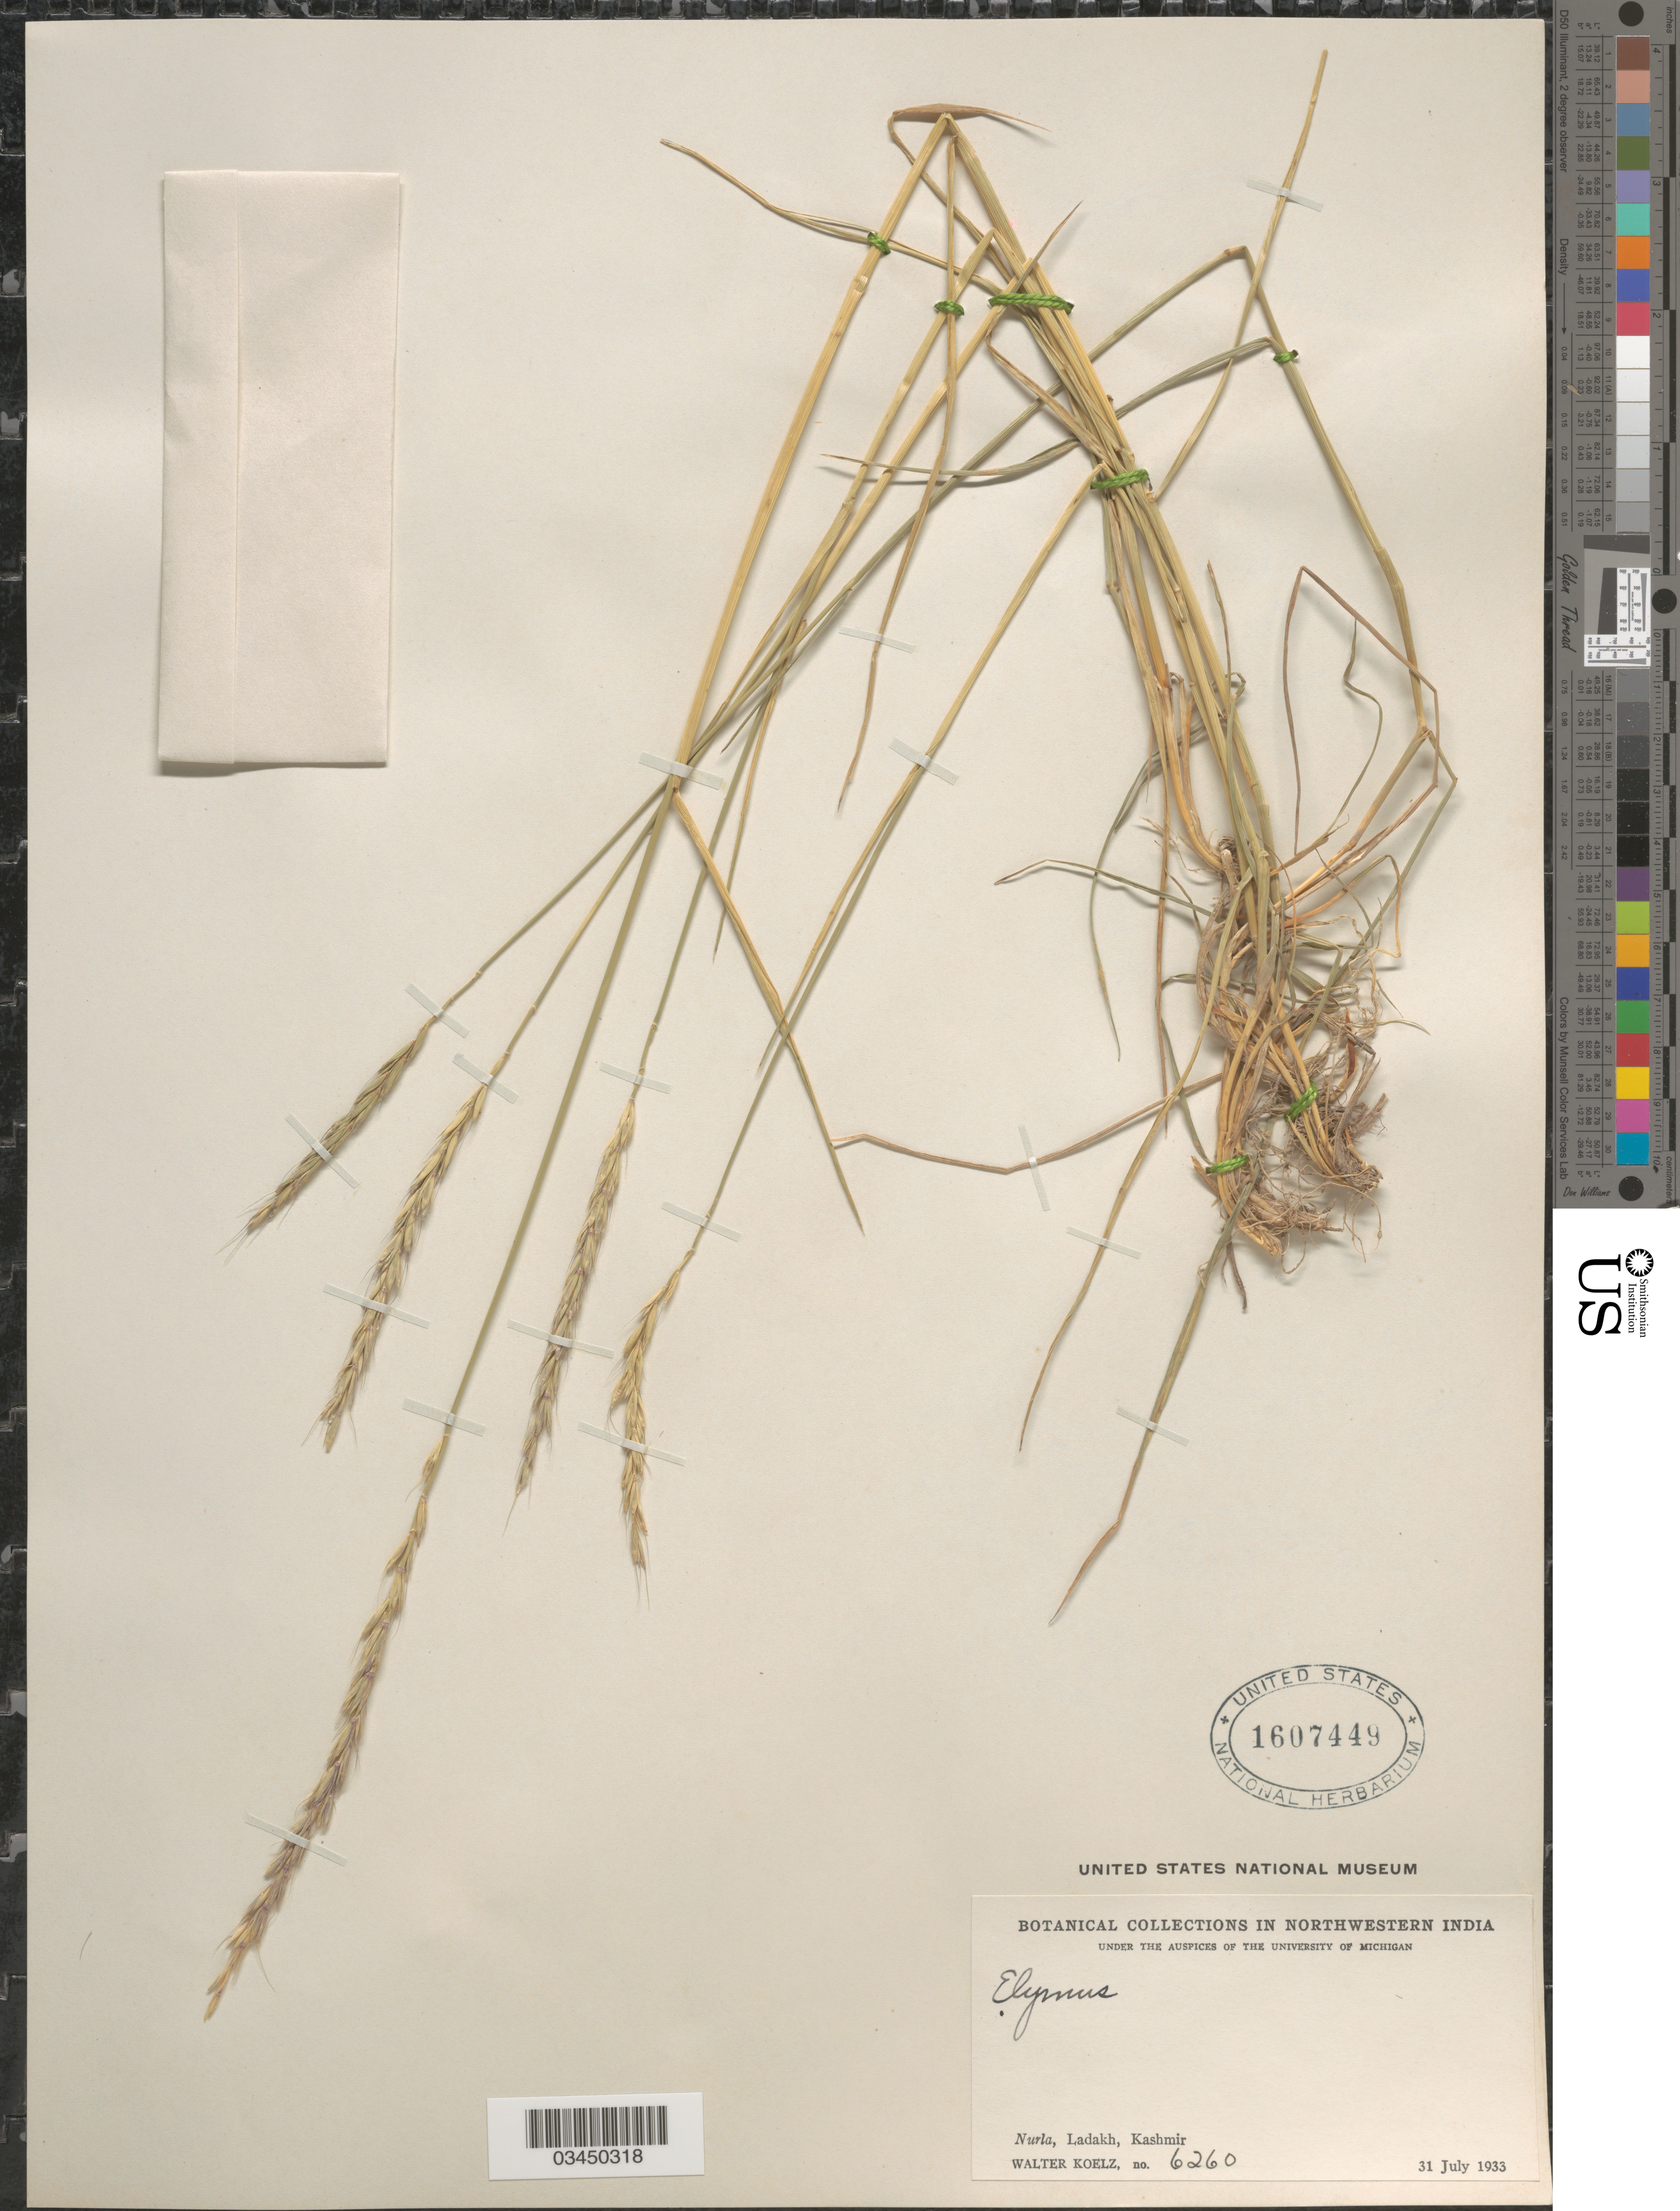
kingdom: Plantae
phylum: Tracheophyta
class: Liliopsida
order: Poales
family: Poaceae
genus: Elymus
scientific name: Elymus dahuricus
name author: Turcz. ex Griseb.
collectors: W. N. Koelz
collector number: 6260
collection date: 1933-07-31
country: India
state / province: Jammu and Kashmir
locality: Northwestern India. Nurla, Ladakh, Kashmir.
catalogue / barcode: US 1607449